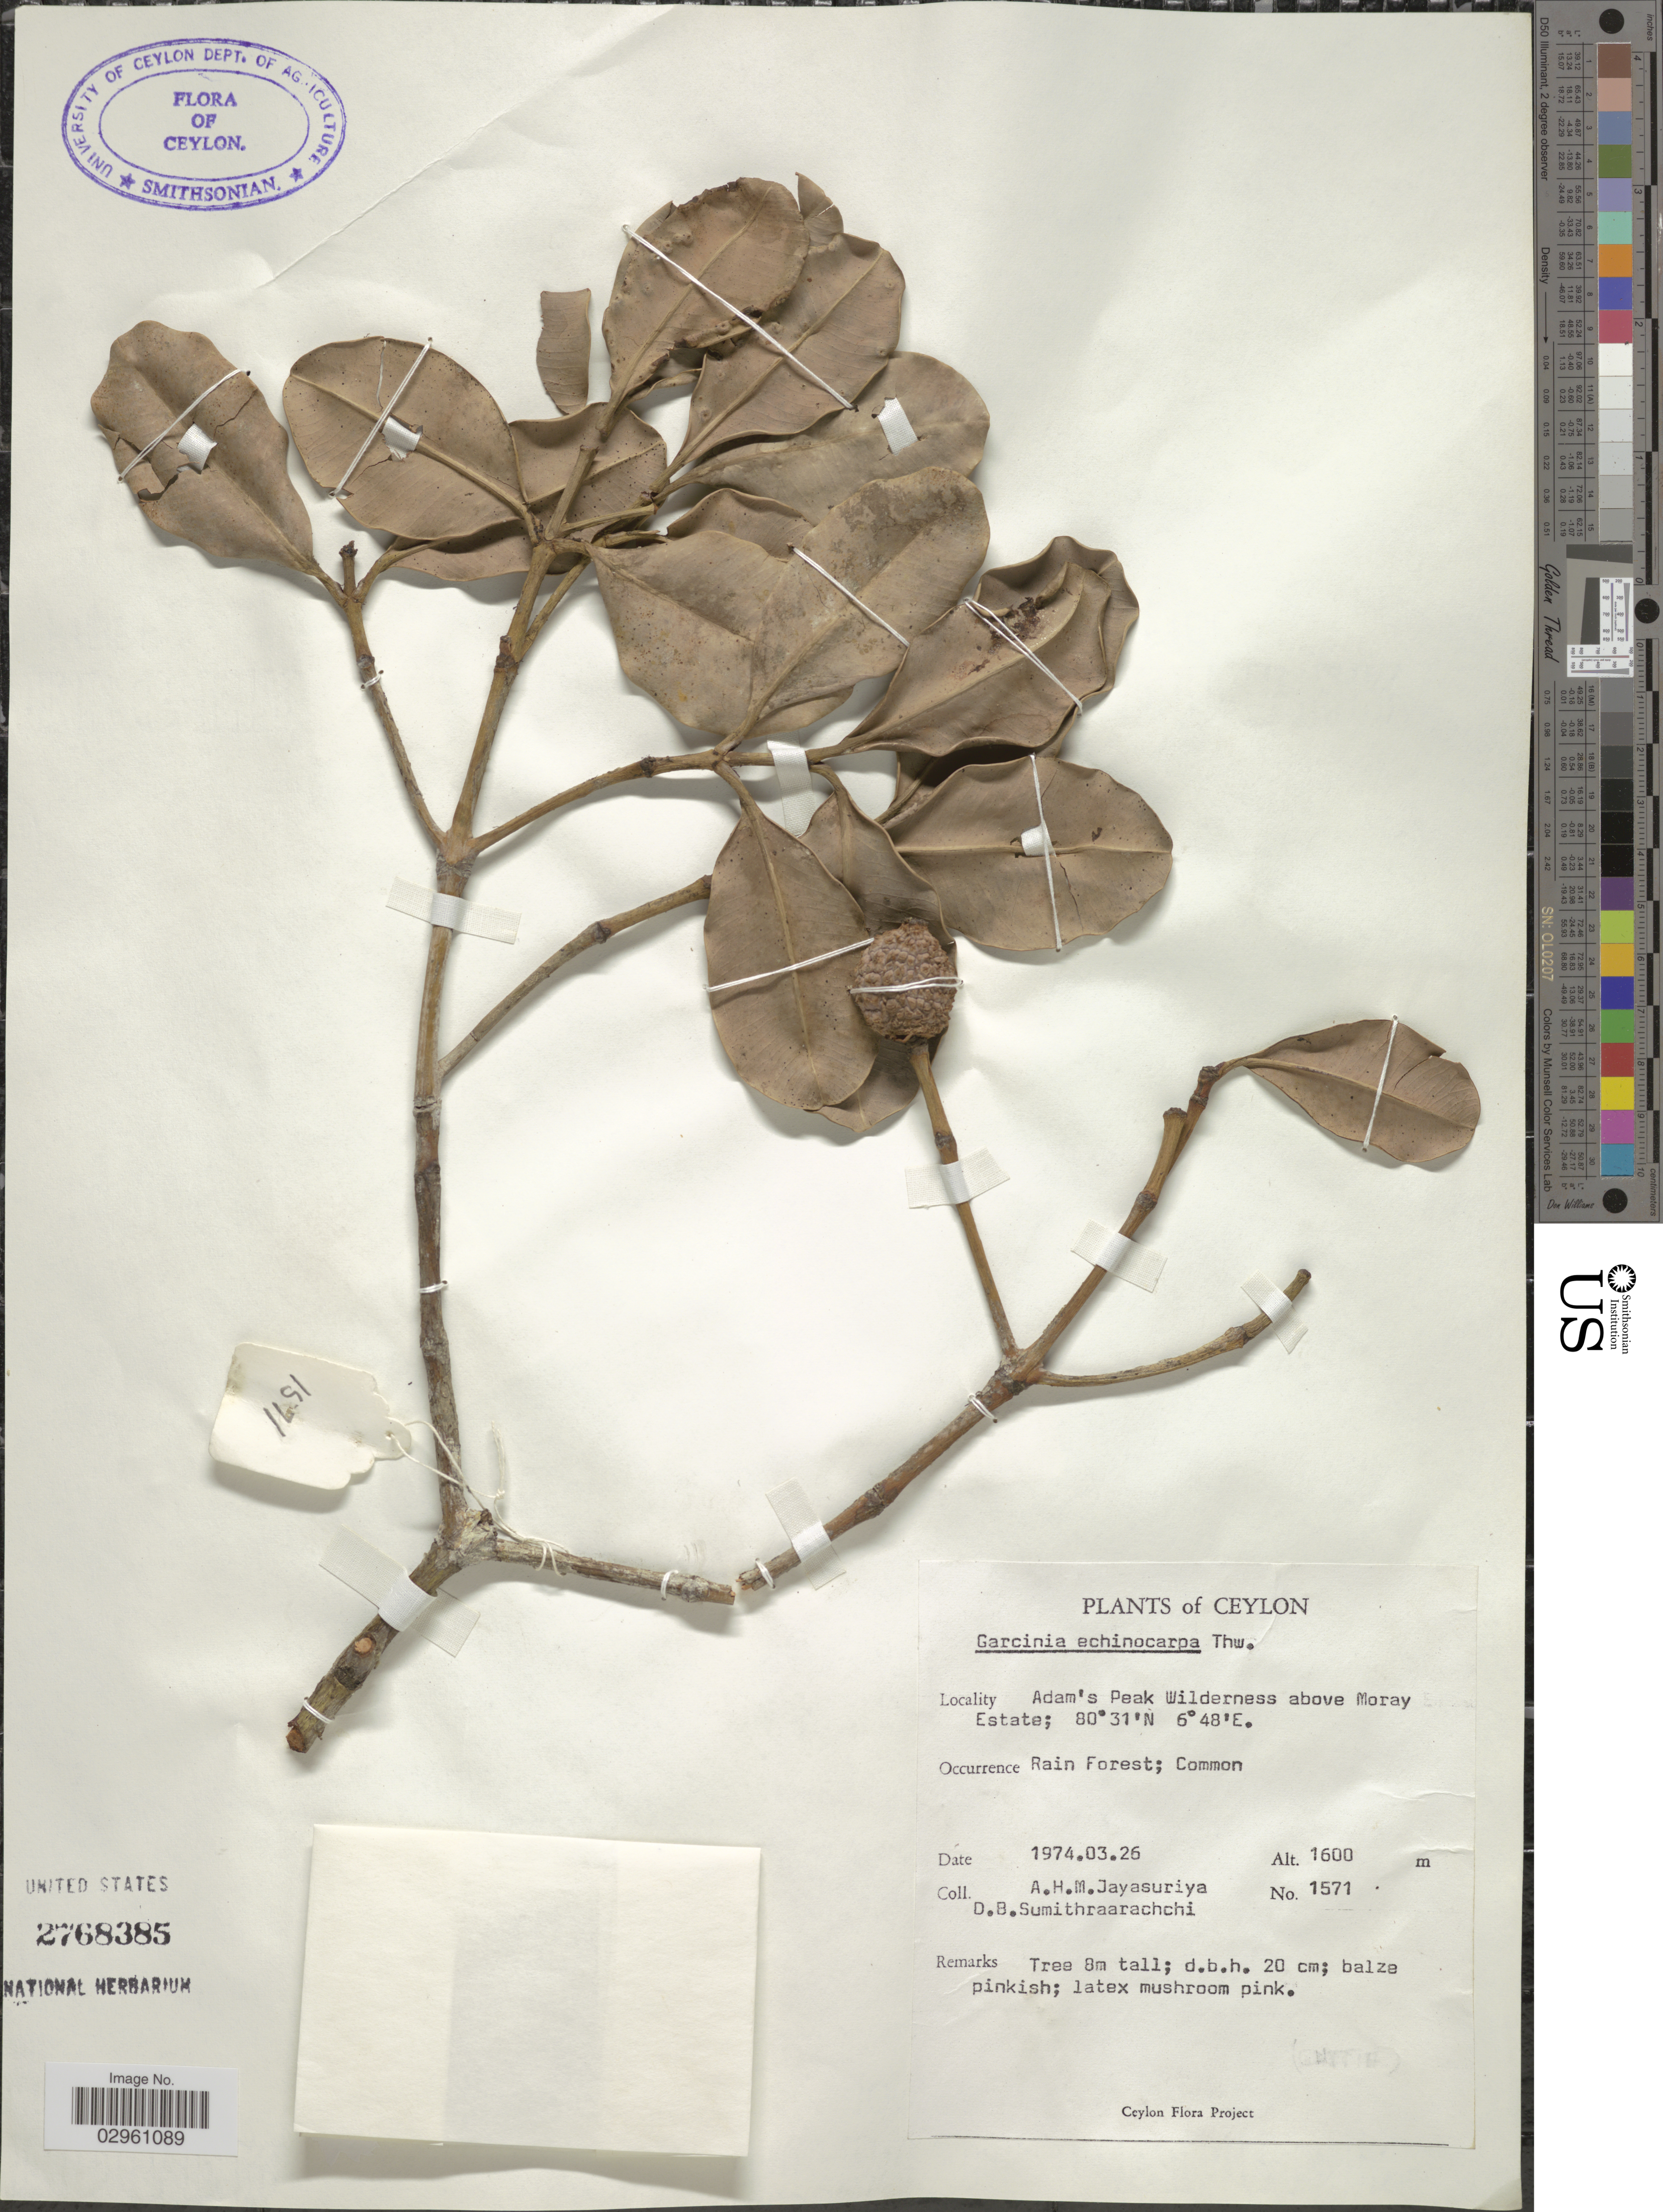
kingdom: Plantae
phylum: Tracheophyta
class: Magnoliopsida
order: Malpighiales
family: Clusiaceae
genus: Garcinia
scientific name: Garcinia echinocarpa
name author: Thwaites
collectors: A. H. Jayasuriya & D. B. Sumithraarachchi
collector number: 1571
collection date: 1974-03-26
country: Sri Lanka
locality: Ceylon. Adam's Peak Wilderness above Moray Estate. Rain Forest.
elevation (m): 1600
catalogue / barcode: US 2768385